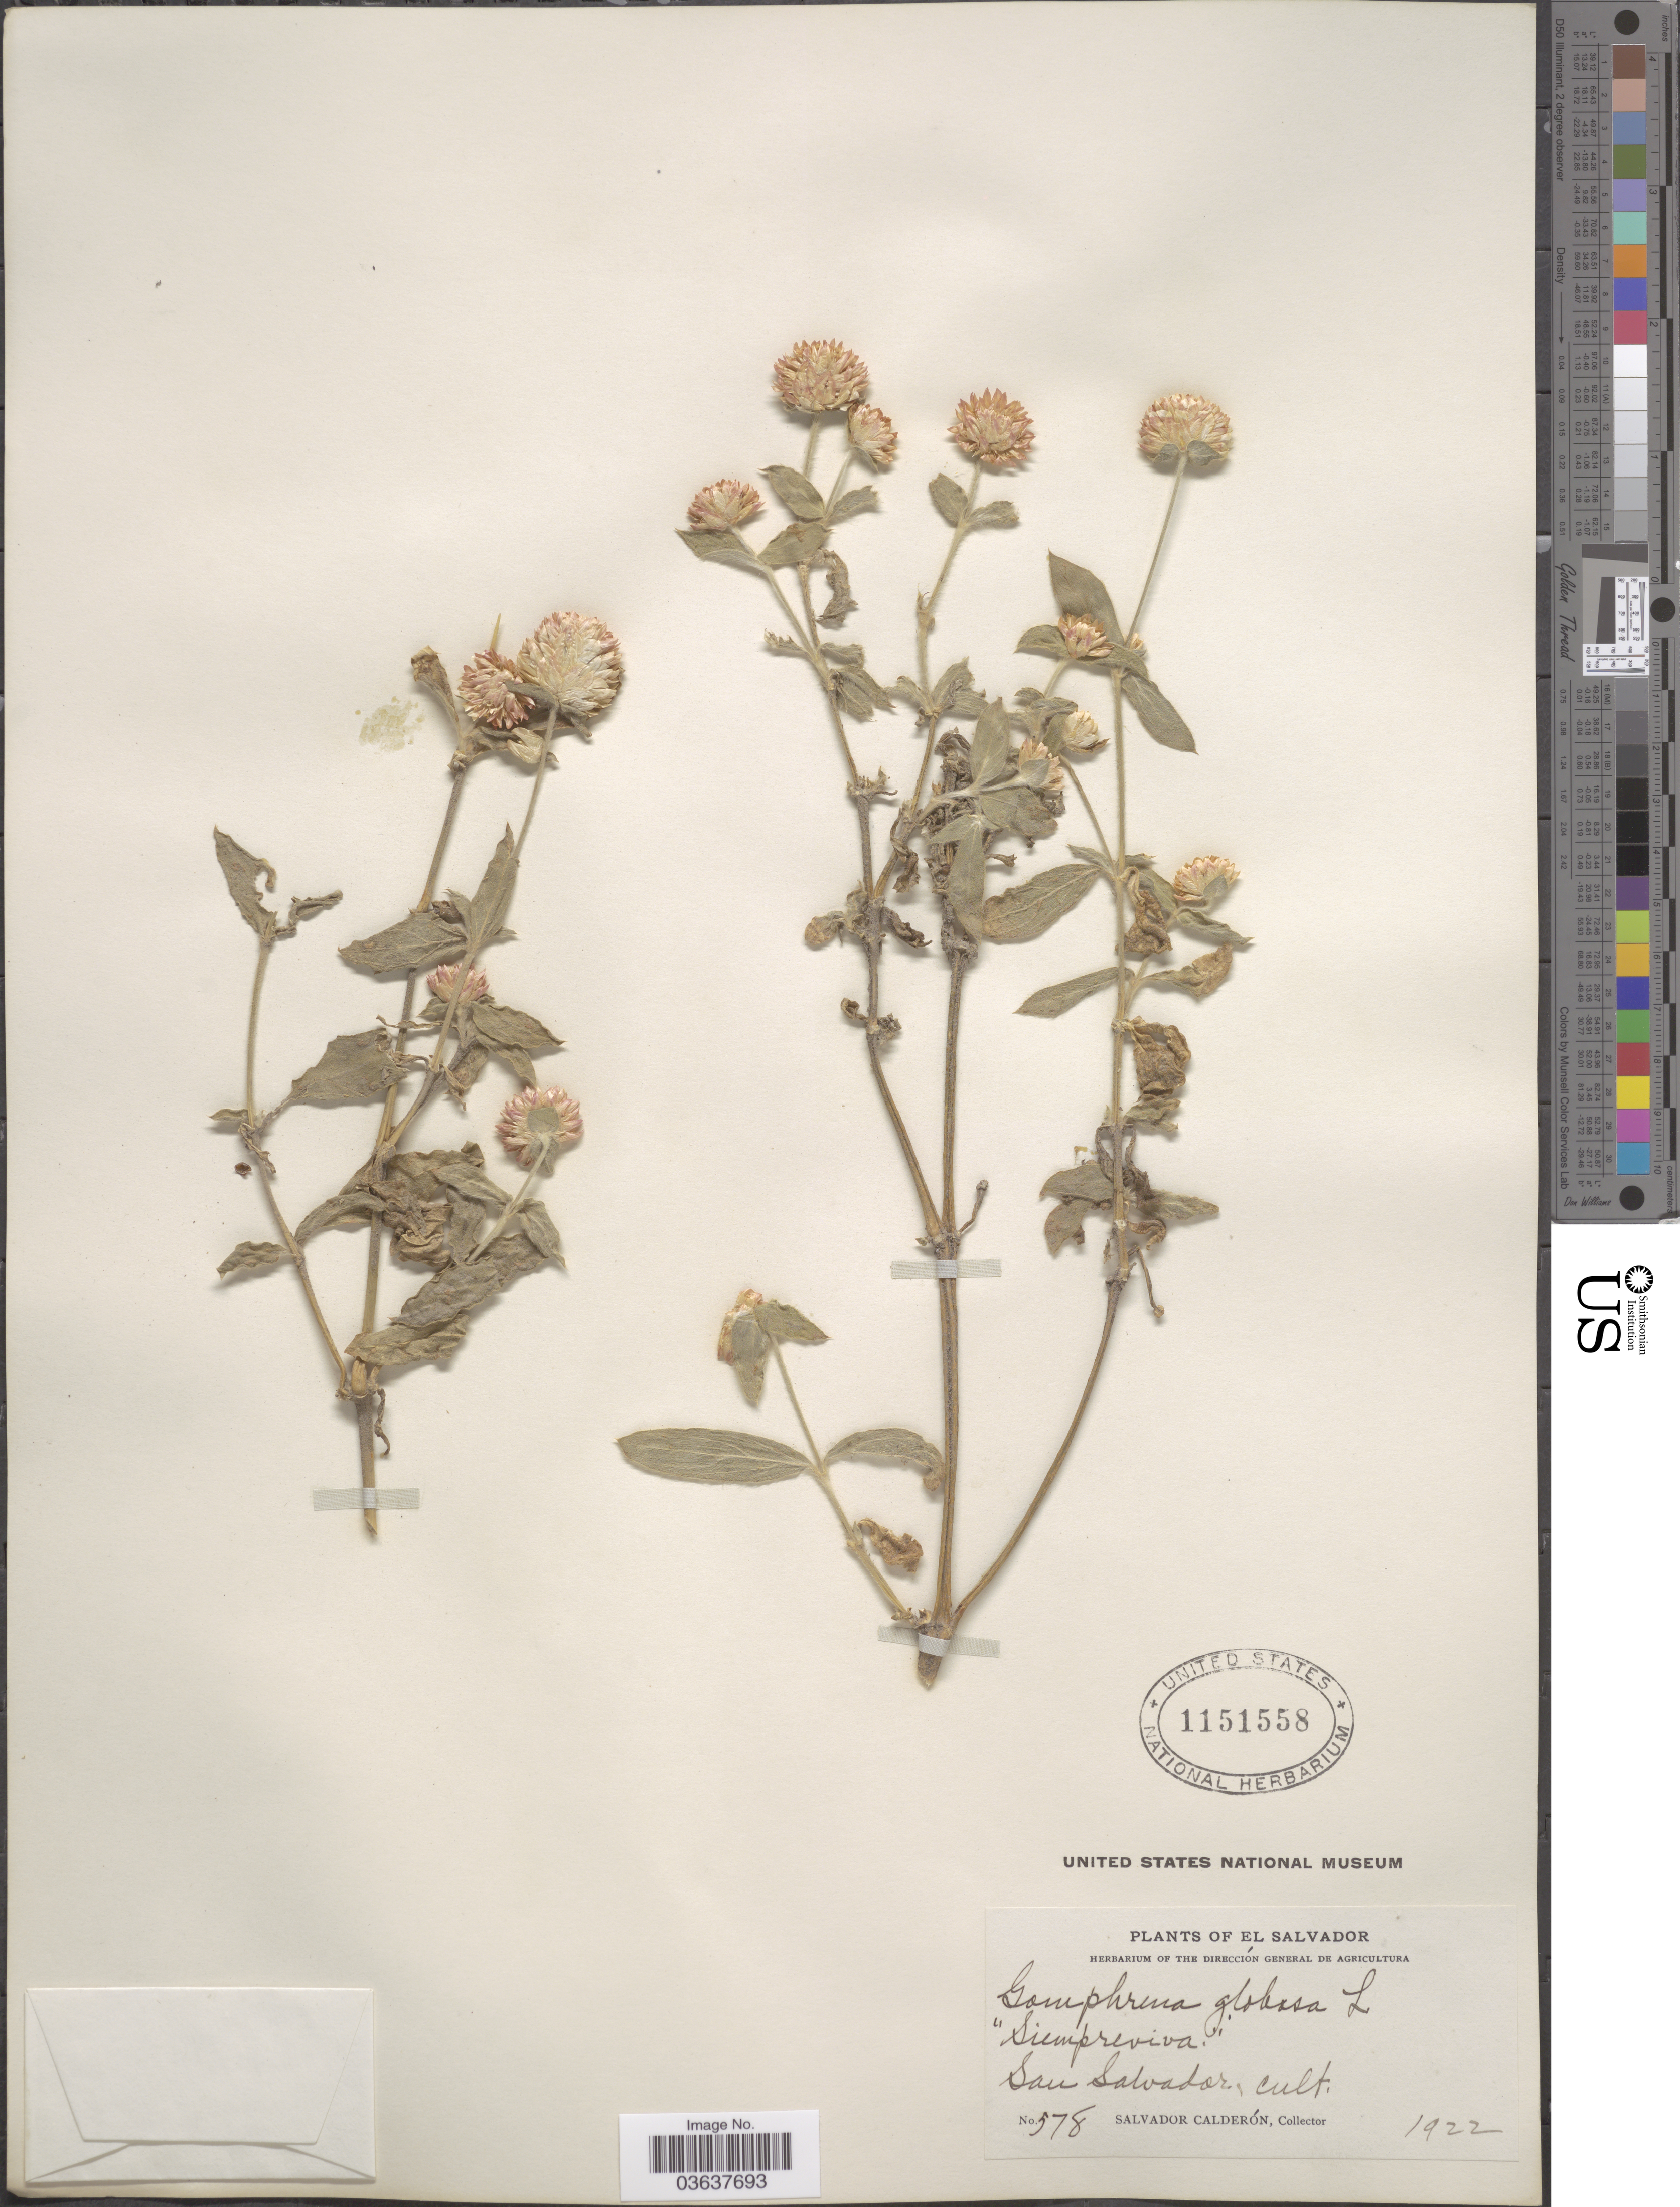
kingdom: Plantae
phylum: Tracheophyta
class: Magnoliopsida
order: Caryophyllales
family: Amaranthaceae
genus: Gomphrena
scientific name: Gomphrena globosa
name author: L.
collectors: S. Calderón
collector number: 578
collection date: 1922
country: El Salvador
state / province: San Salvador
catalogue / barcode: US 1151558